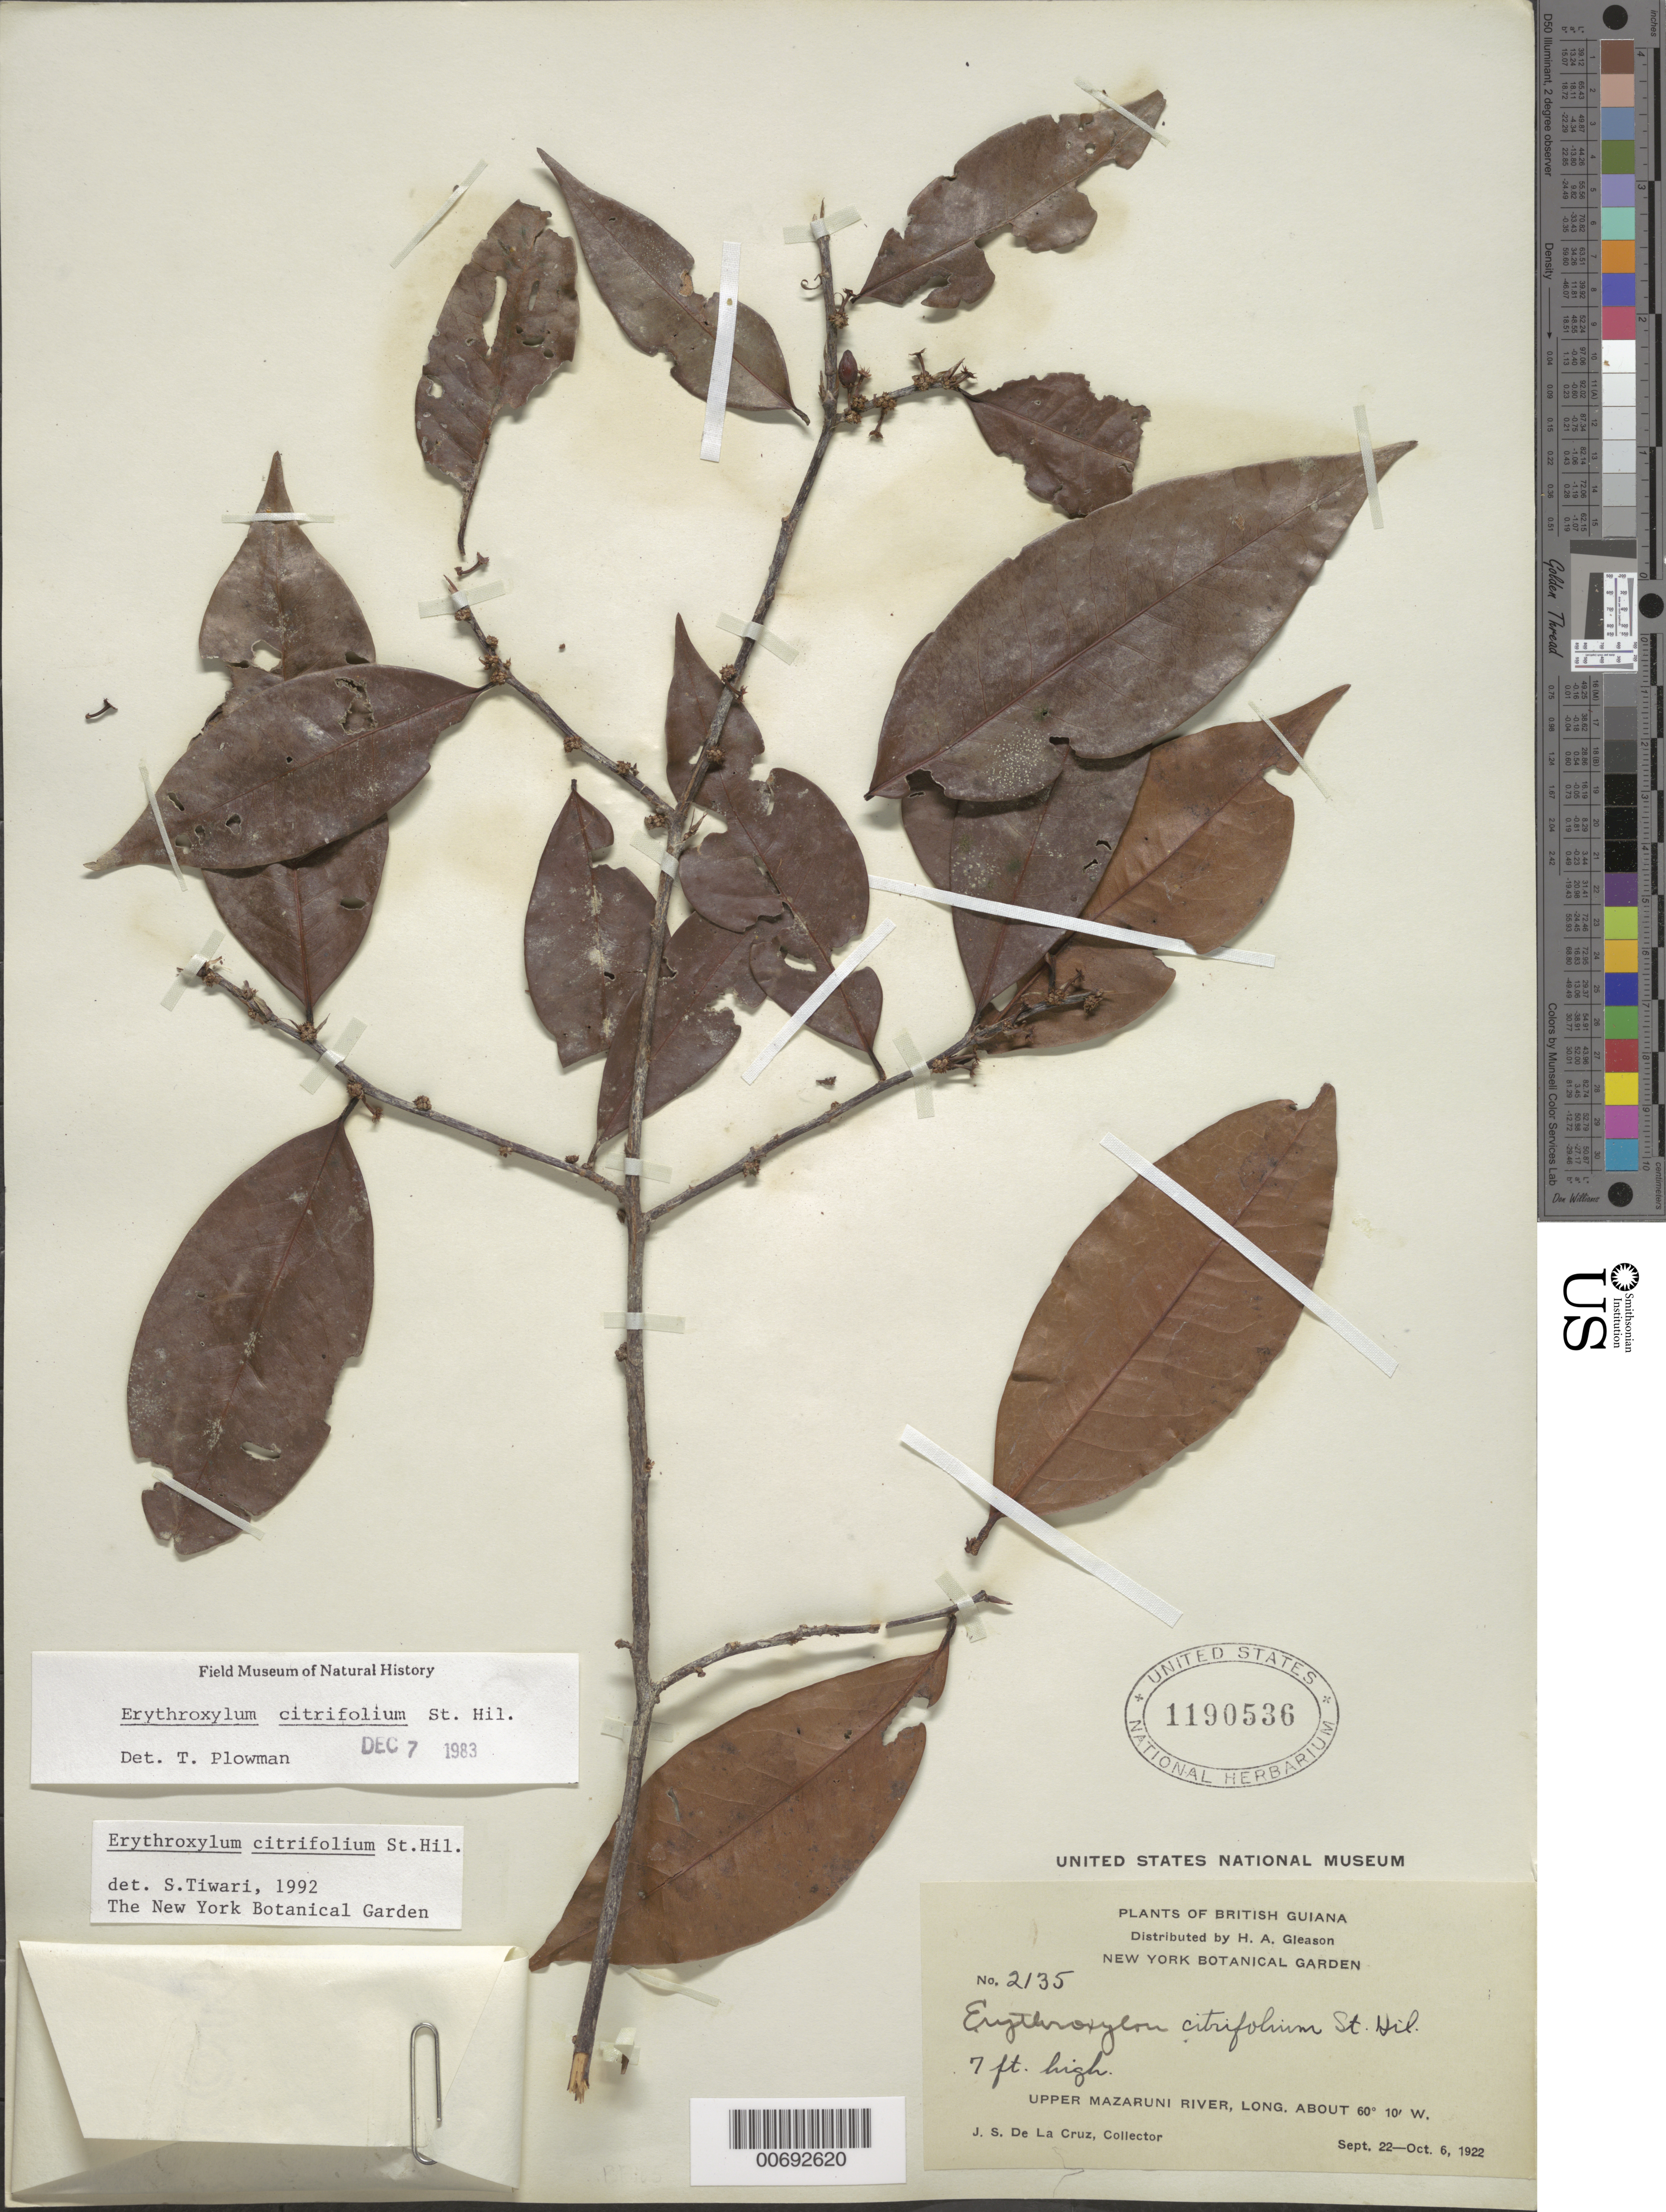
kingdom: Plantae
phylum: Tracheophyta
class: Magnoliopsida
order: Malpighiales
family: Erythroxylaceae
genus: Erythroxylum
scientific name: Erythroxylum citrifolium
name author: A. St.-Hil.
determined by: Tiwari, S.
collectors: J. S. de la Cruz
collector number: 2135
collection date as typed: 22-Sep-22 to 6-Oct-22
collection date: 1922-09-22/1922-10-06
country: Guyana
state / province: Cuyuni-Mazaruni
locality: Upper Mazaruni R.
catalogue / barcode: US 1190536